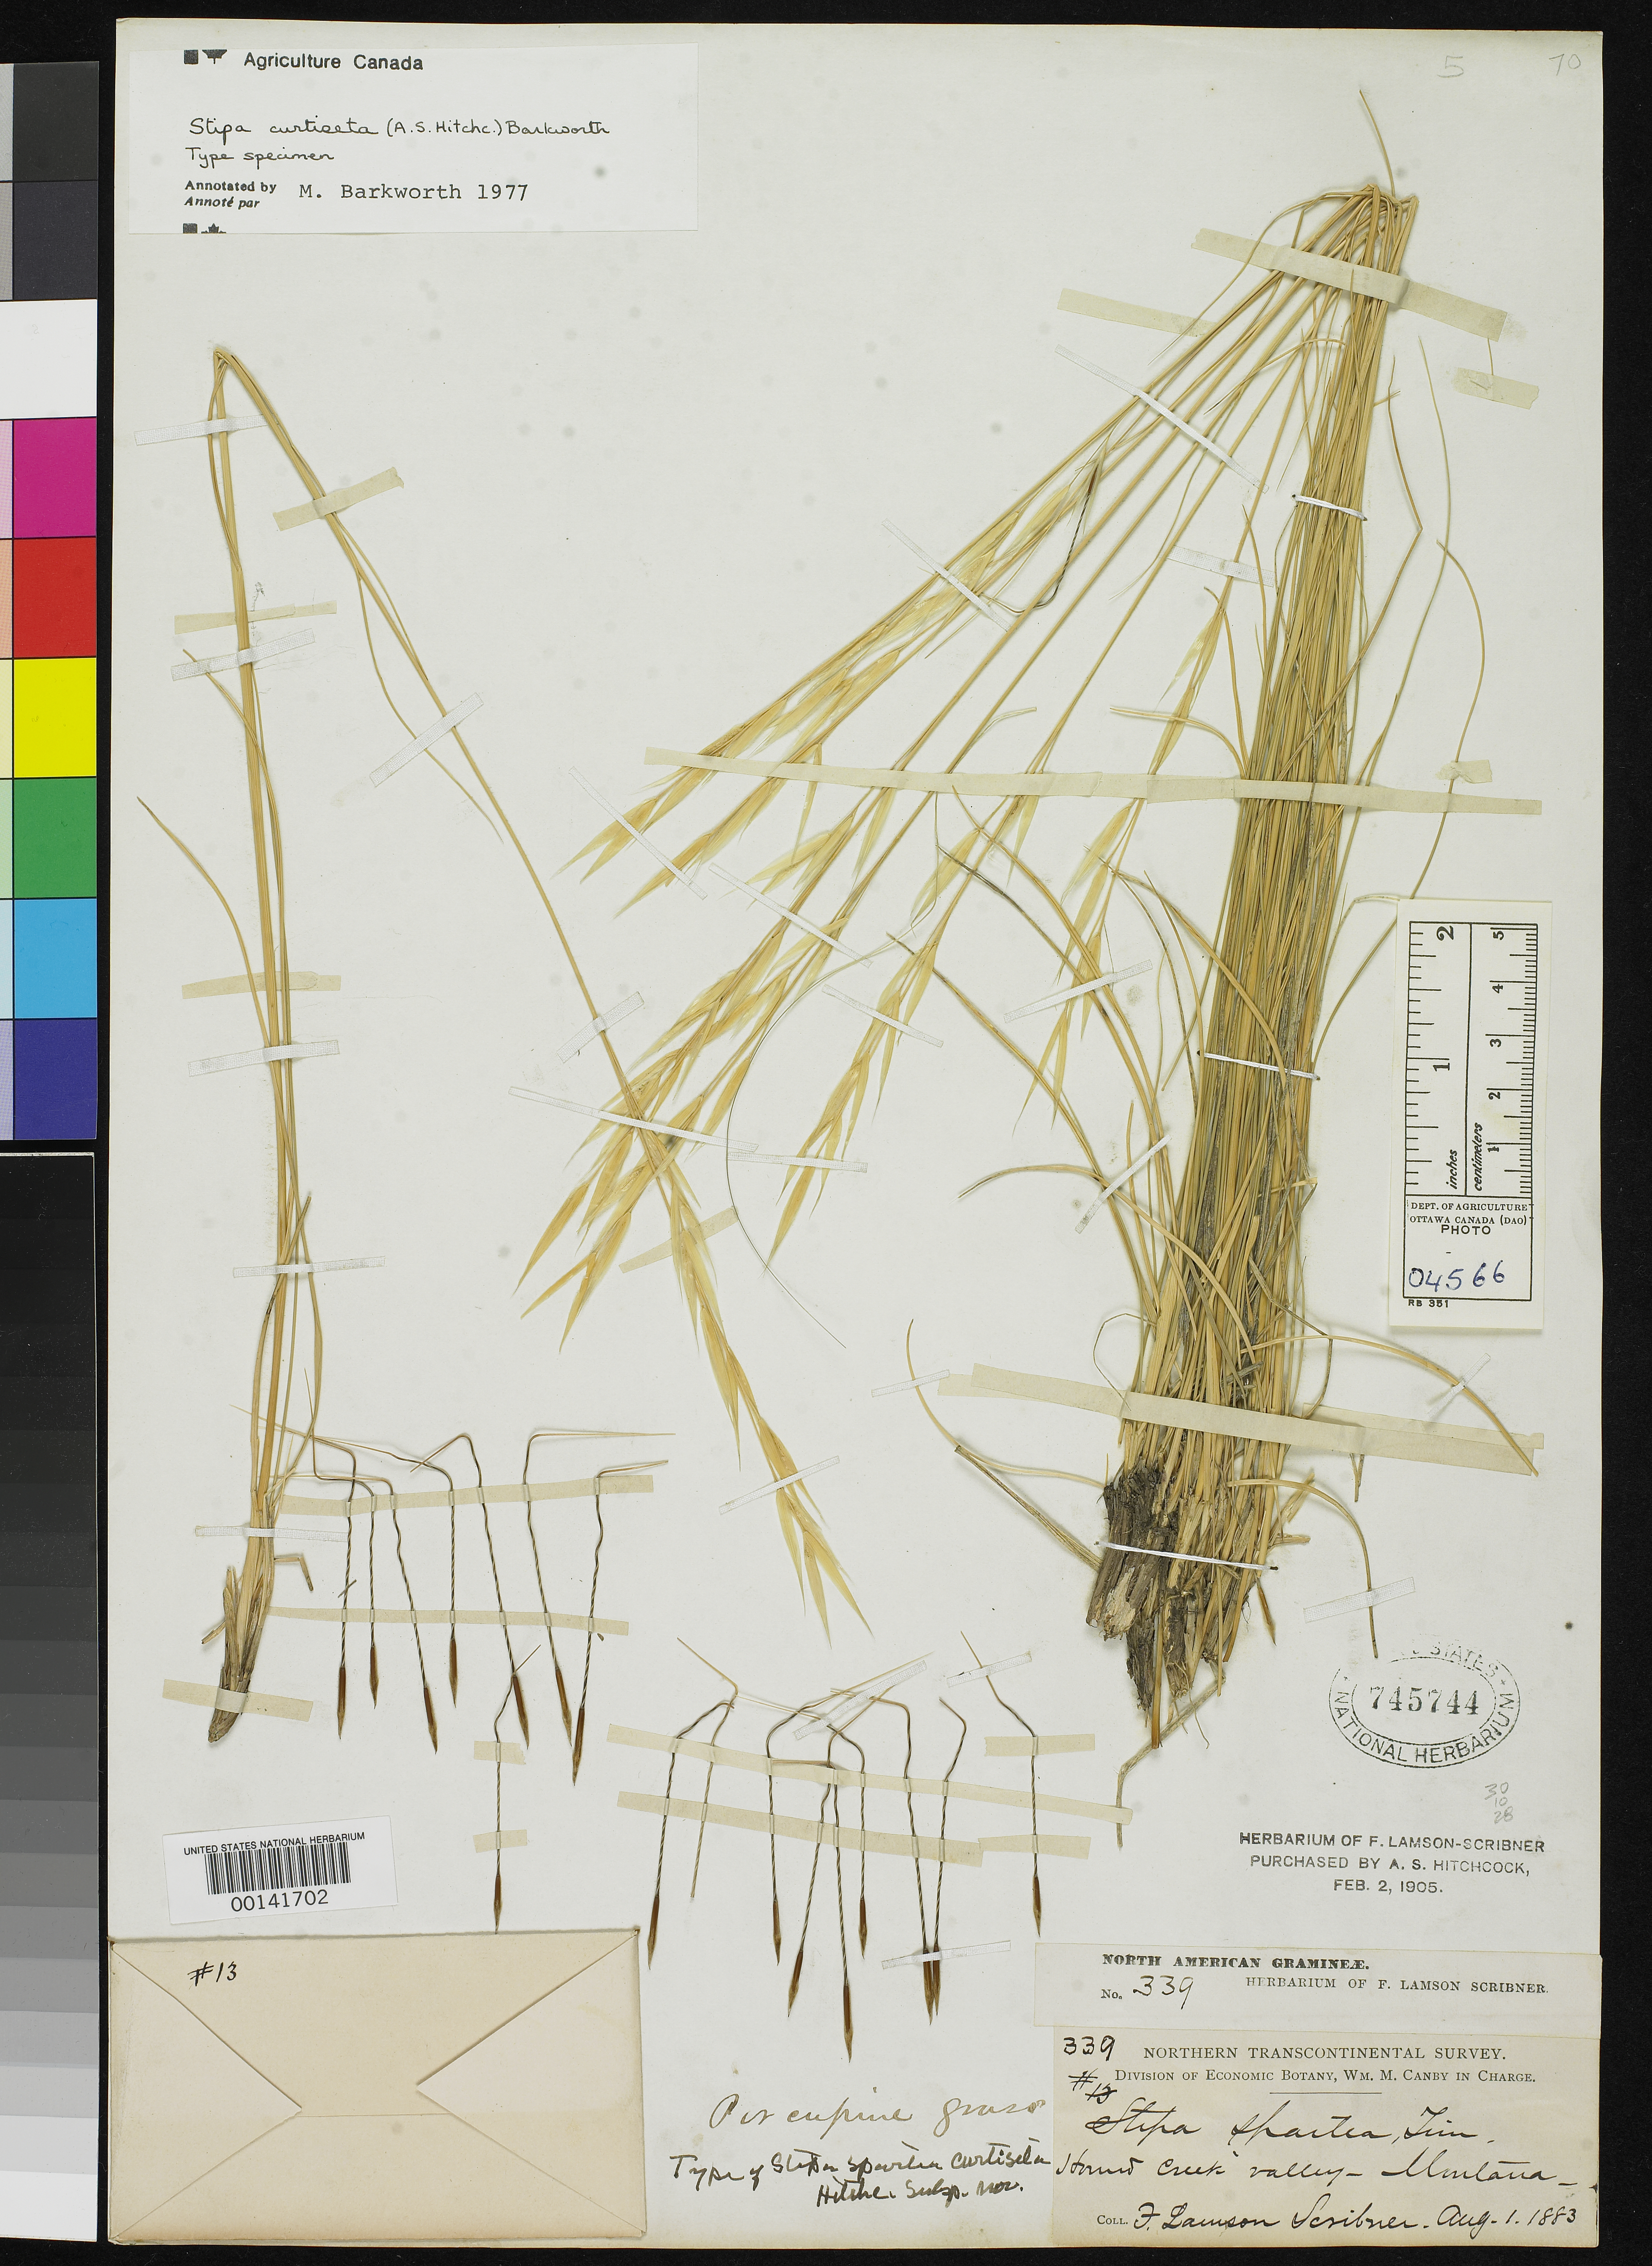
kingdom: Plantae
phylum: Tracheophyta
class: Liliopsida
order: Poales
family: Poaceae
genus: Stipa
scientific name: Stipa spartea subsp. curtiseta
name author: Hitchc.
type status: Holotype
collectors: F. L. Scribner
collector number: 339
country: United States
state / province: Montana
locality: Hound Creek Valley.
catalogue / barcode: US 745744